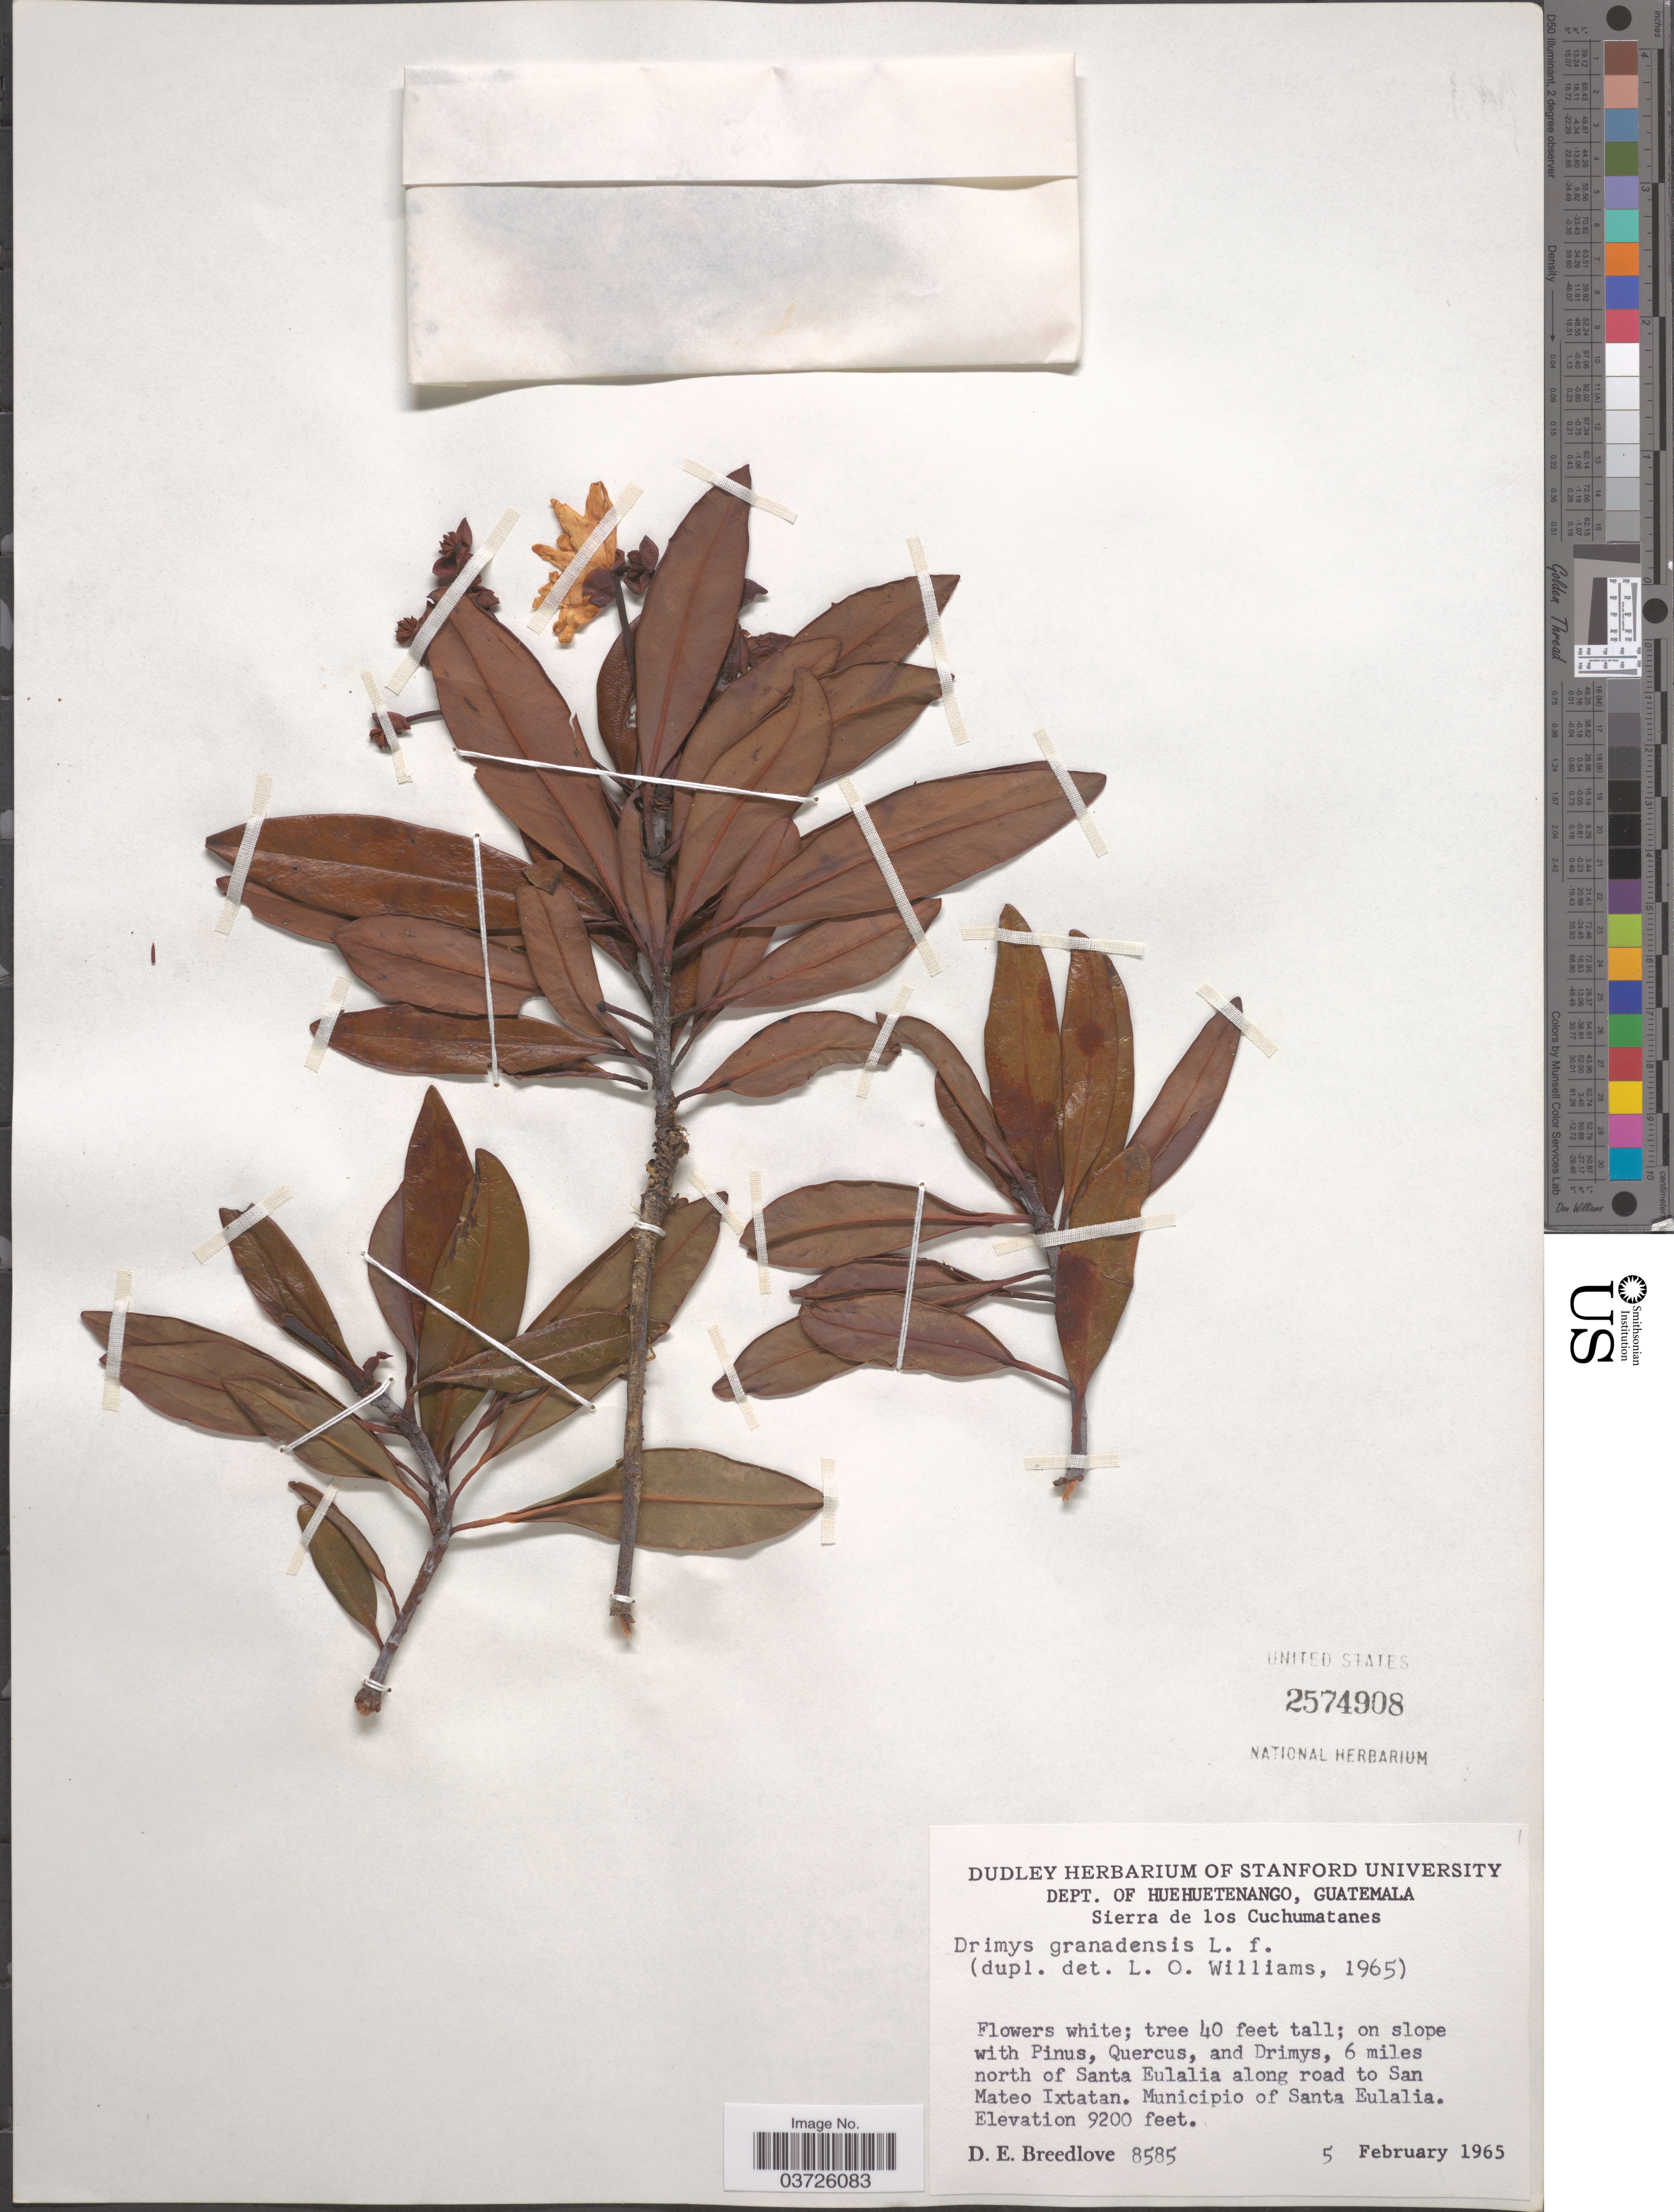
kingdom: Plantae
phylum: Tracheophyta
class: Magnoliopsida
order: Canellales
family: Winteraceae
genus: Drimys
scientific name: Drimys granadensis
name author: L. f.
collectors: D. E. Breedlove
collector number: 8585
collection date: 1965-02-05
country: Guatemala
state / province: Huehuetenango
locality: Dept. of Huehuetenango. Sierra de los Cuchumatanes. 6 miles north of Santa Eulalia along road to San Mateo Ixtatan. Municipio of Santa Eulalia.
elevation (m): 2804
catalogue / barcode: US 2574908